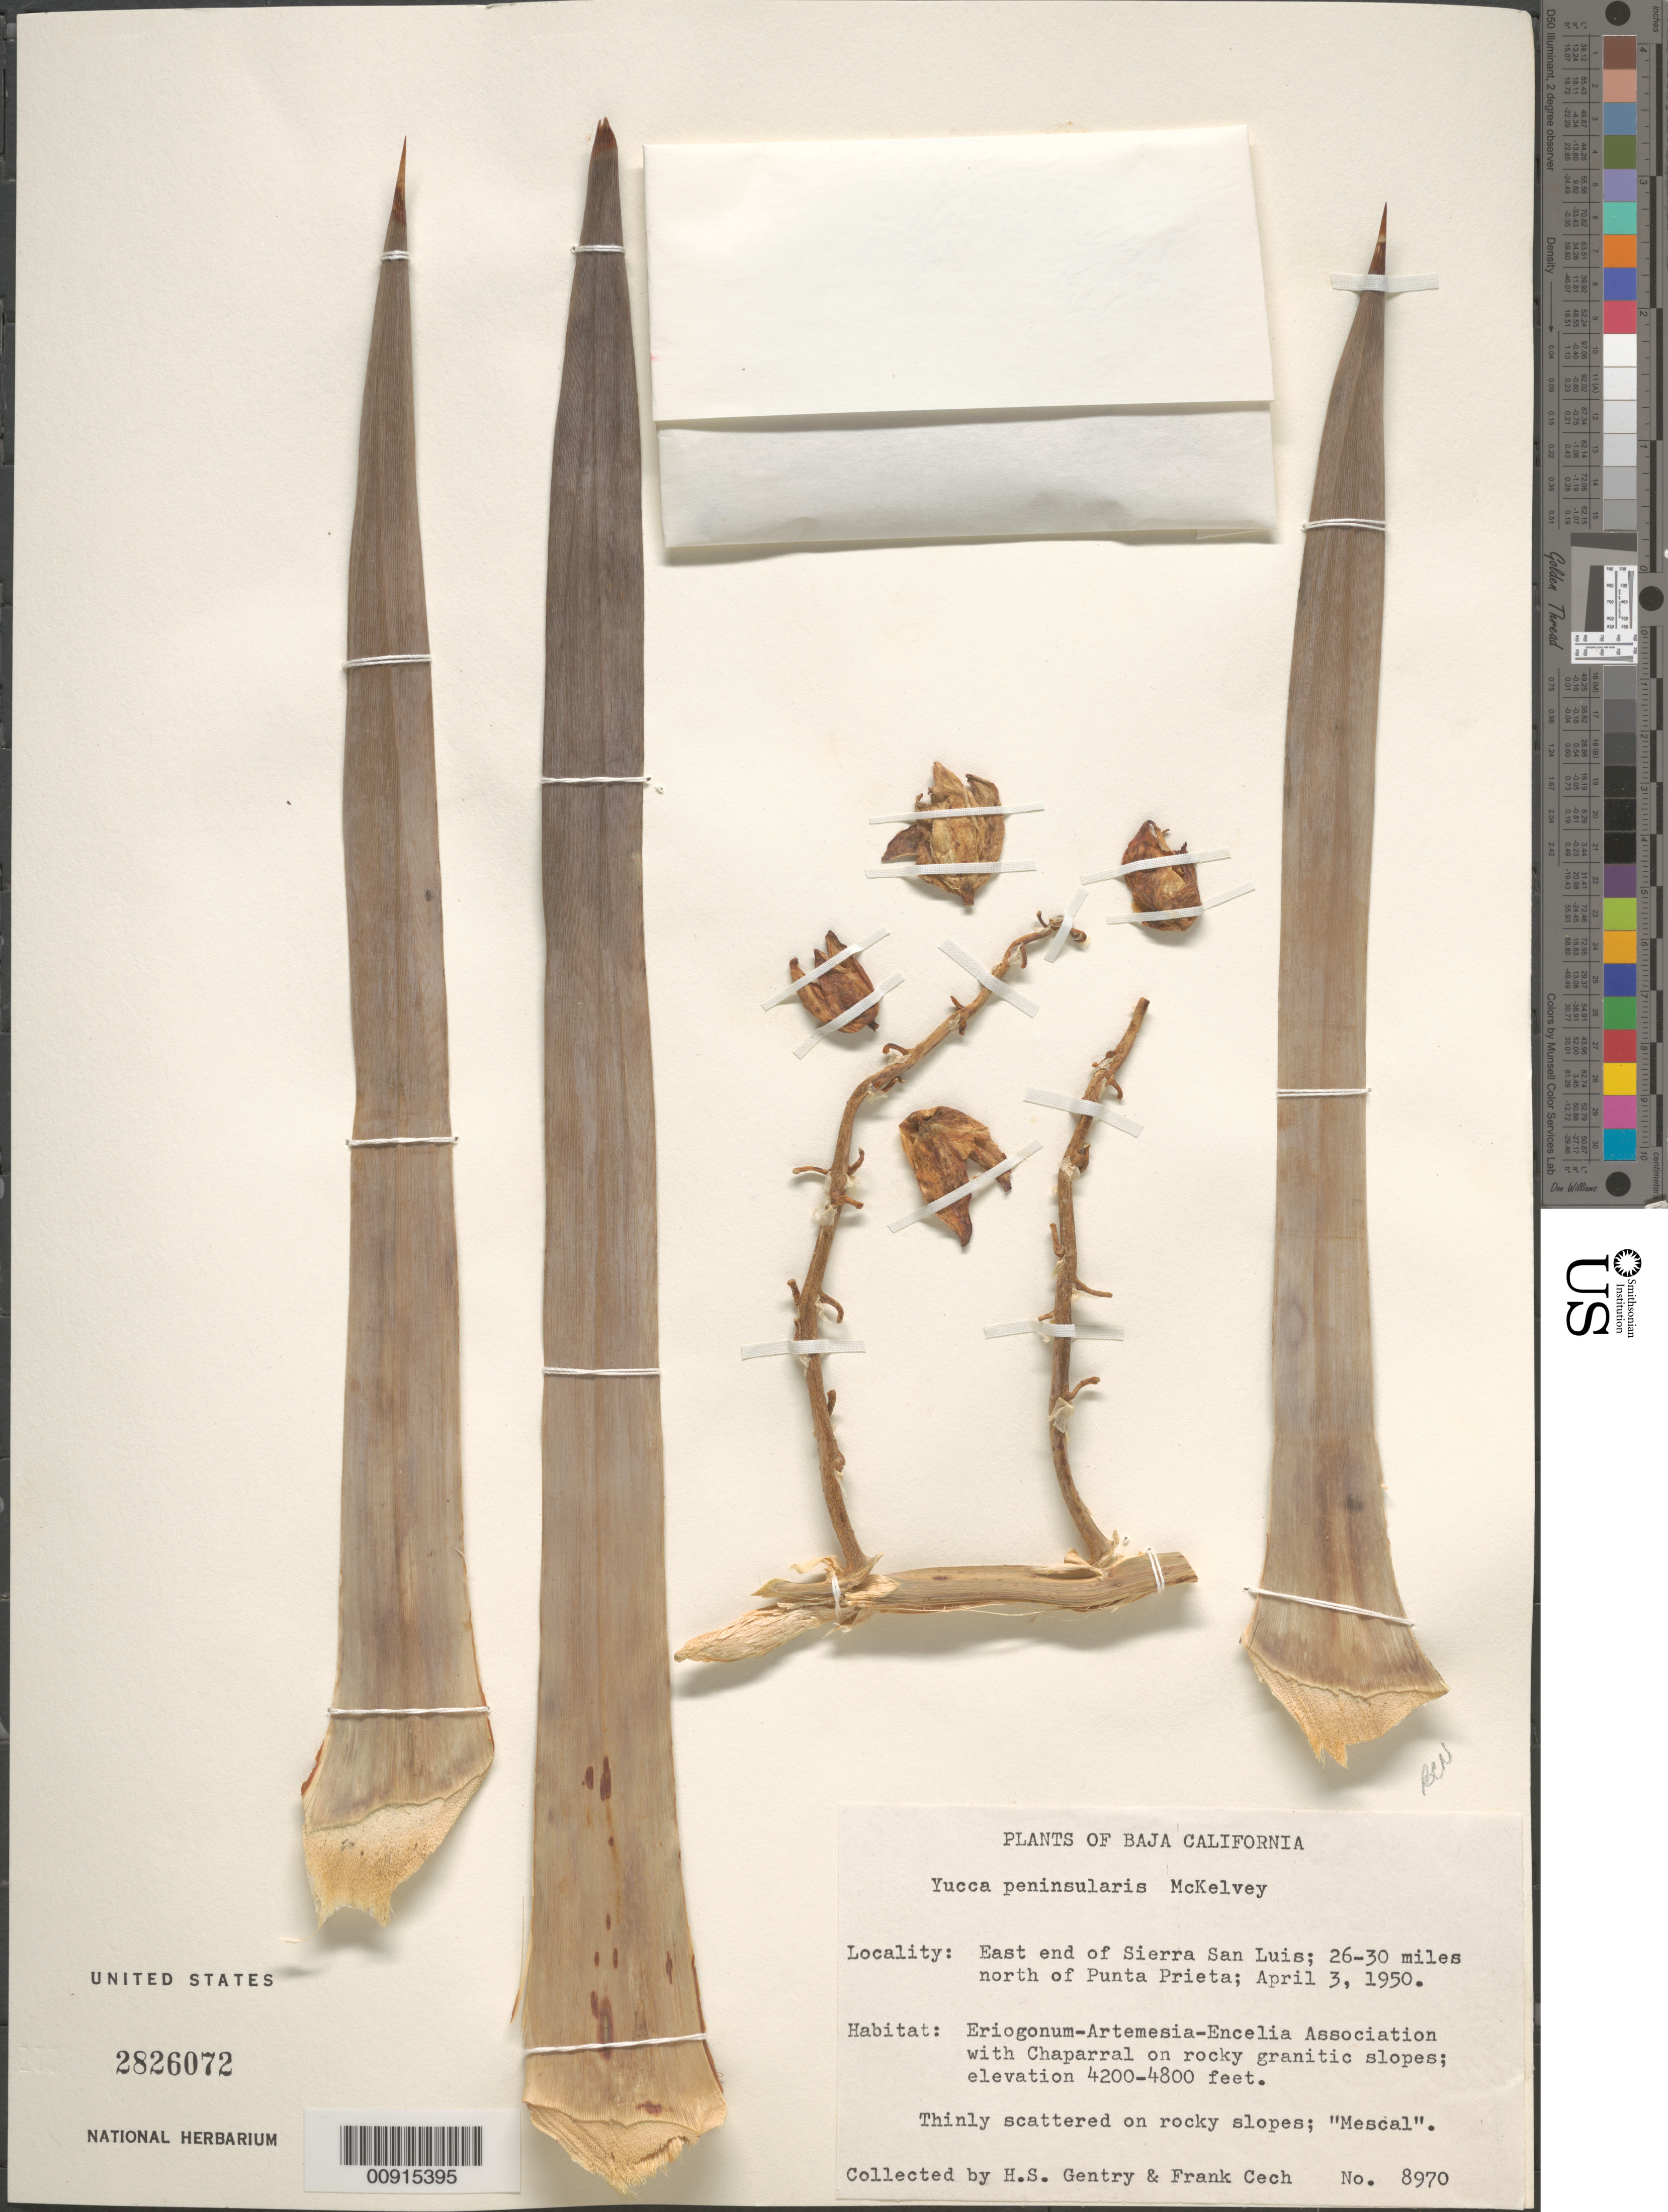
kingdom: Plantae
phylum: Tracheophyta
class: Liliopsida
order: Asparagales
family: Asparagaceae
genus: Yucca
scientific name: Yucca peninsularis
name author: McKelvey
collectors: H. S. Gentry & F. Cech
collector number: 8970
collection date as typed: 03 Apr 1950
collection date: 1950-04-03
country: Mexico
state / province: Baja California Norte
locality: East end of Sierra San Luis; 26-30 miles north of Punta Prieta. Baja California.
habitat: Eriogonum-Artemesia-Encelia Association with Chaparral on rocky granitic slopes.Thinly scattered on rocky slopes.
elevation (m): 1280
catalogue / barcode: US 2826072